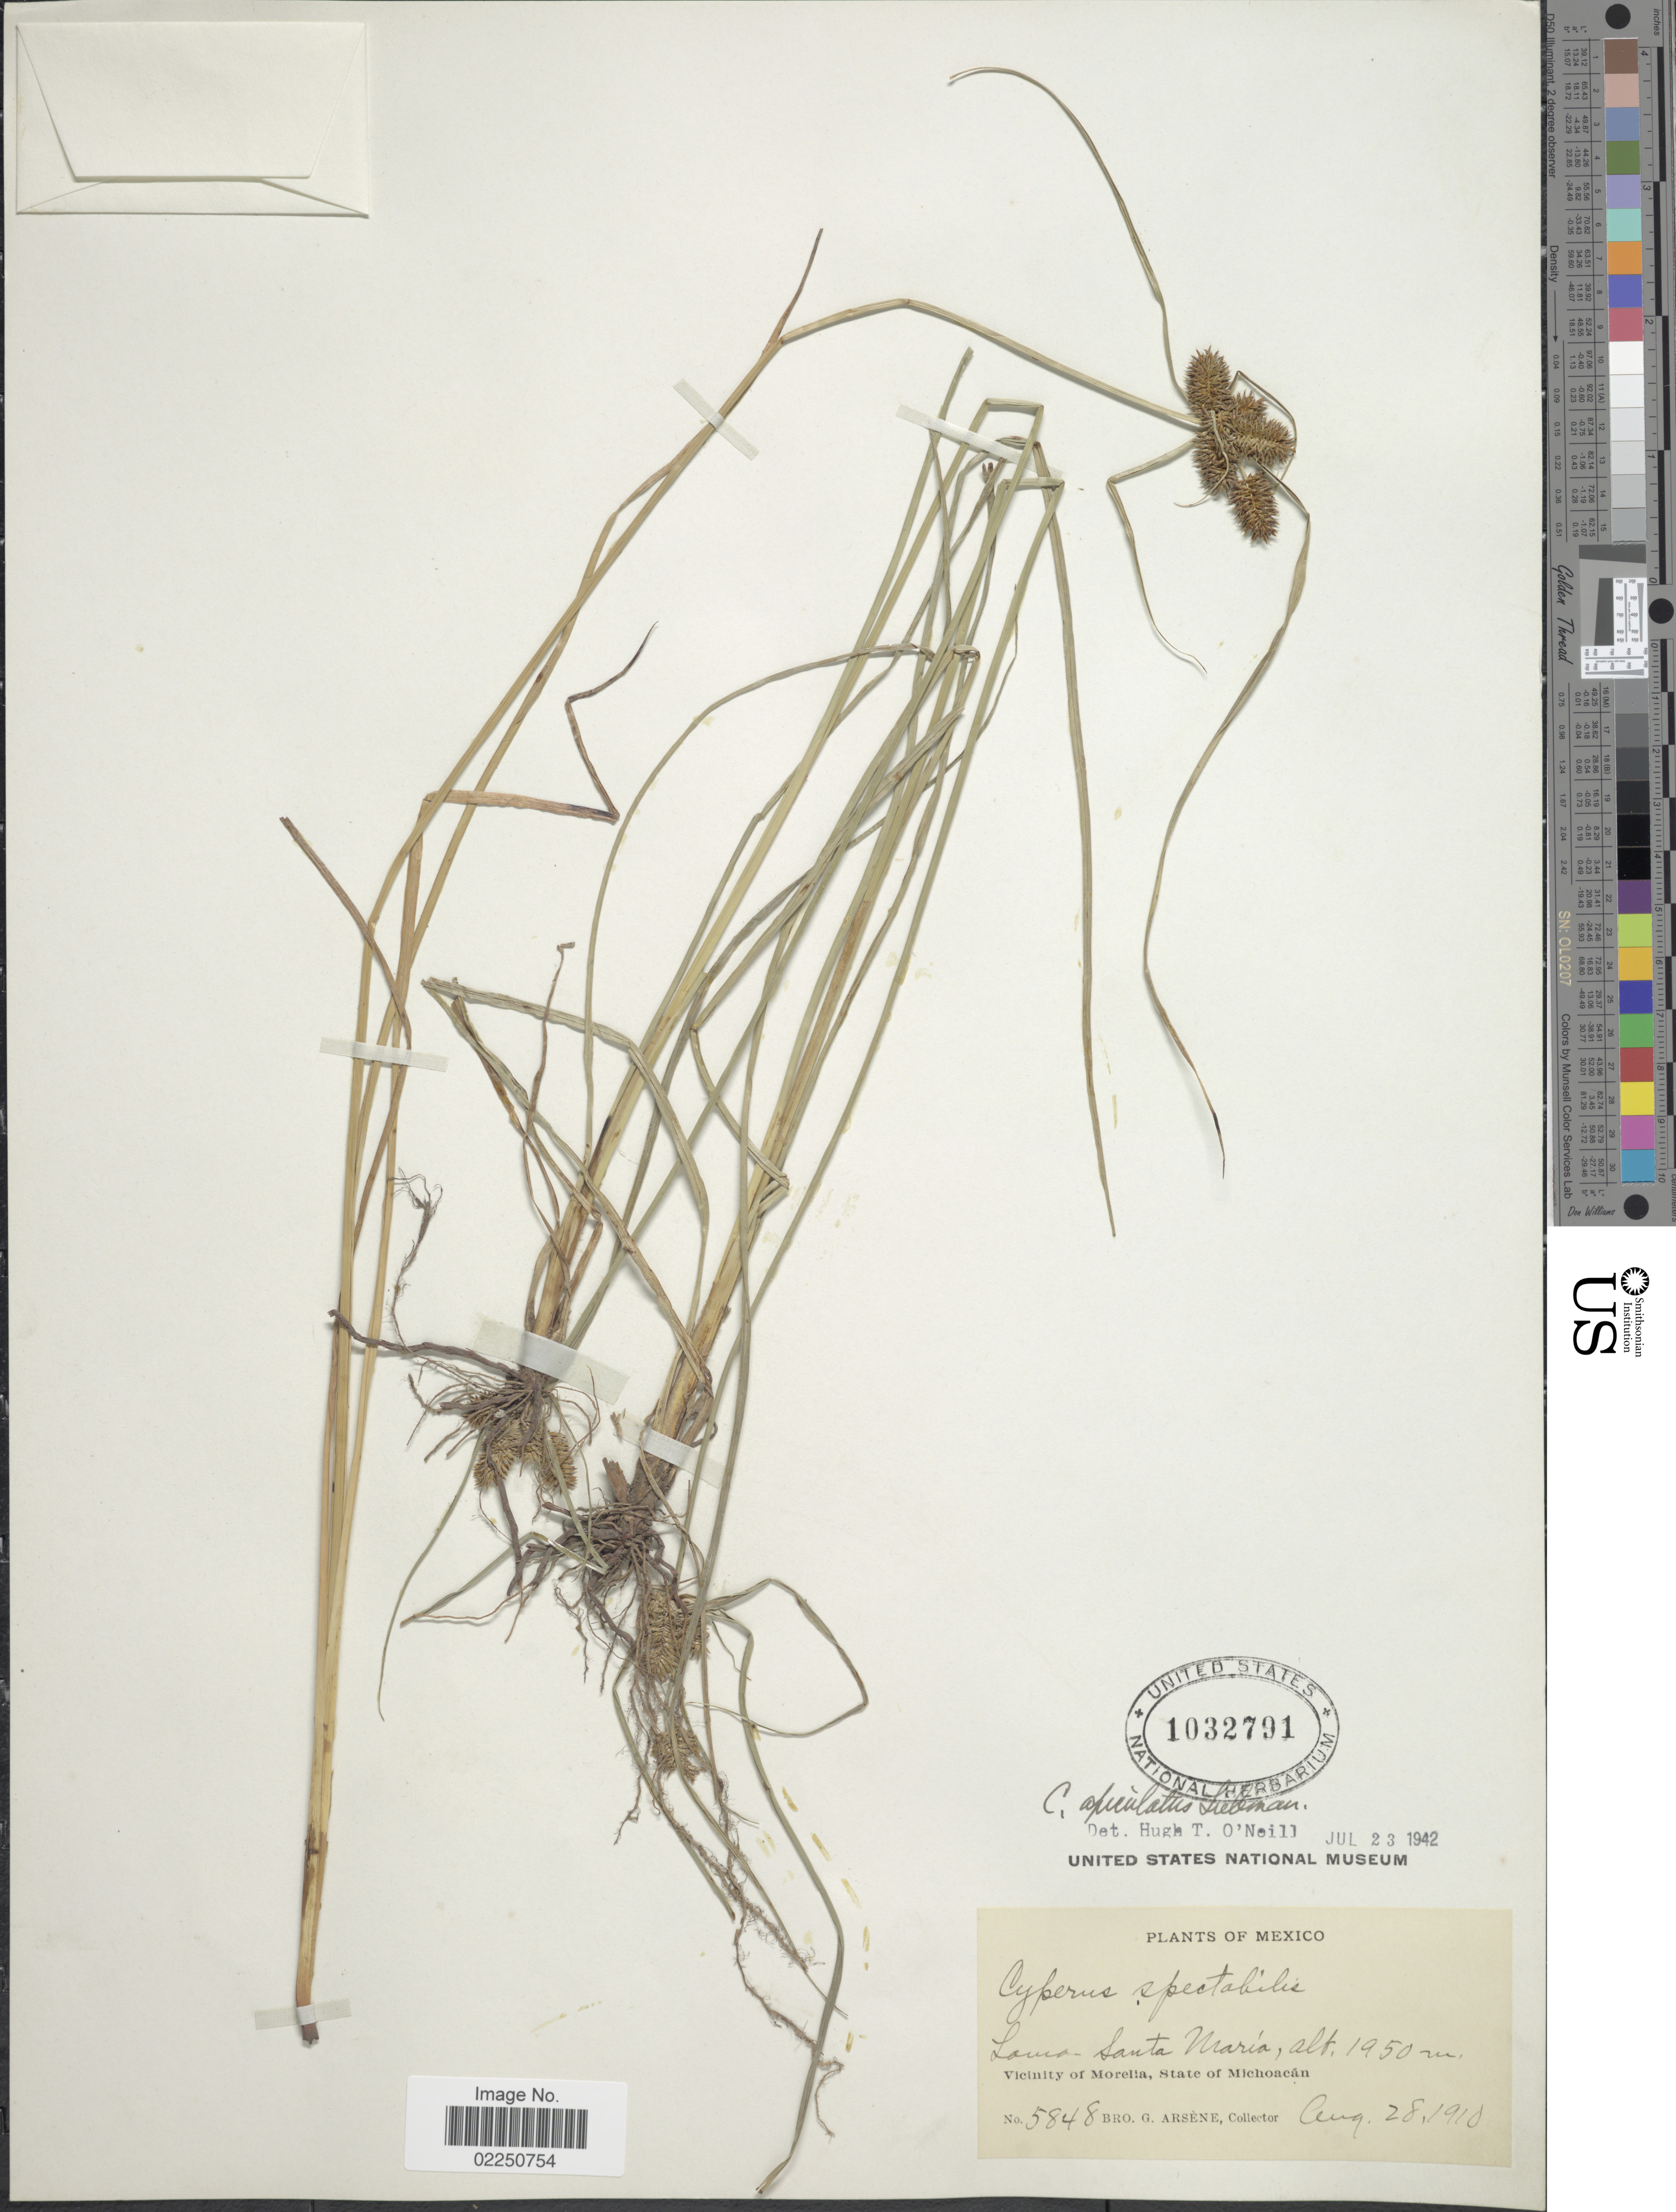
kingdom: Plantae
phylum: Tracheophyta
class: Liliopsida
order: Poales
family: Cyperaceae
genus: Cyperus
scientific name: Cyperus apiculatus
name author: Liebm.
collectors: Bro. G. Arsène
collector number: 5848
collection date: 1910-08-28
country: Mexico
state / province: Michoacán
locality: Loma - Santa Maria. Vicinity of Morelia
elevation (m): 1950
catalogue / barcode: US 1032791